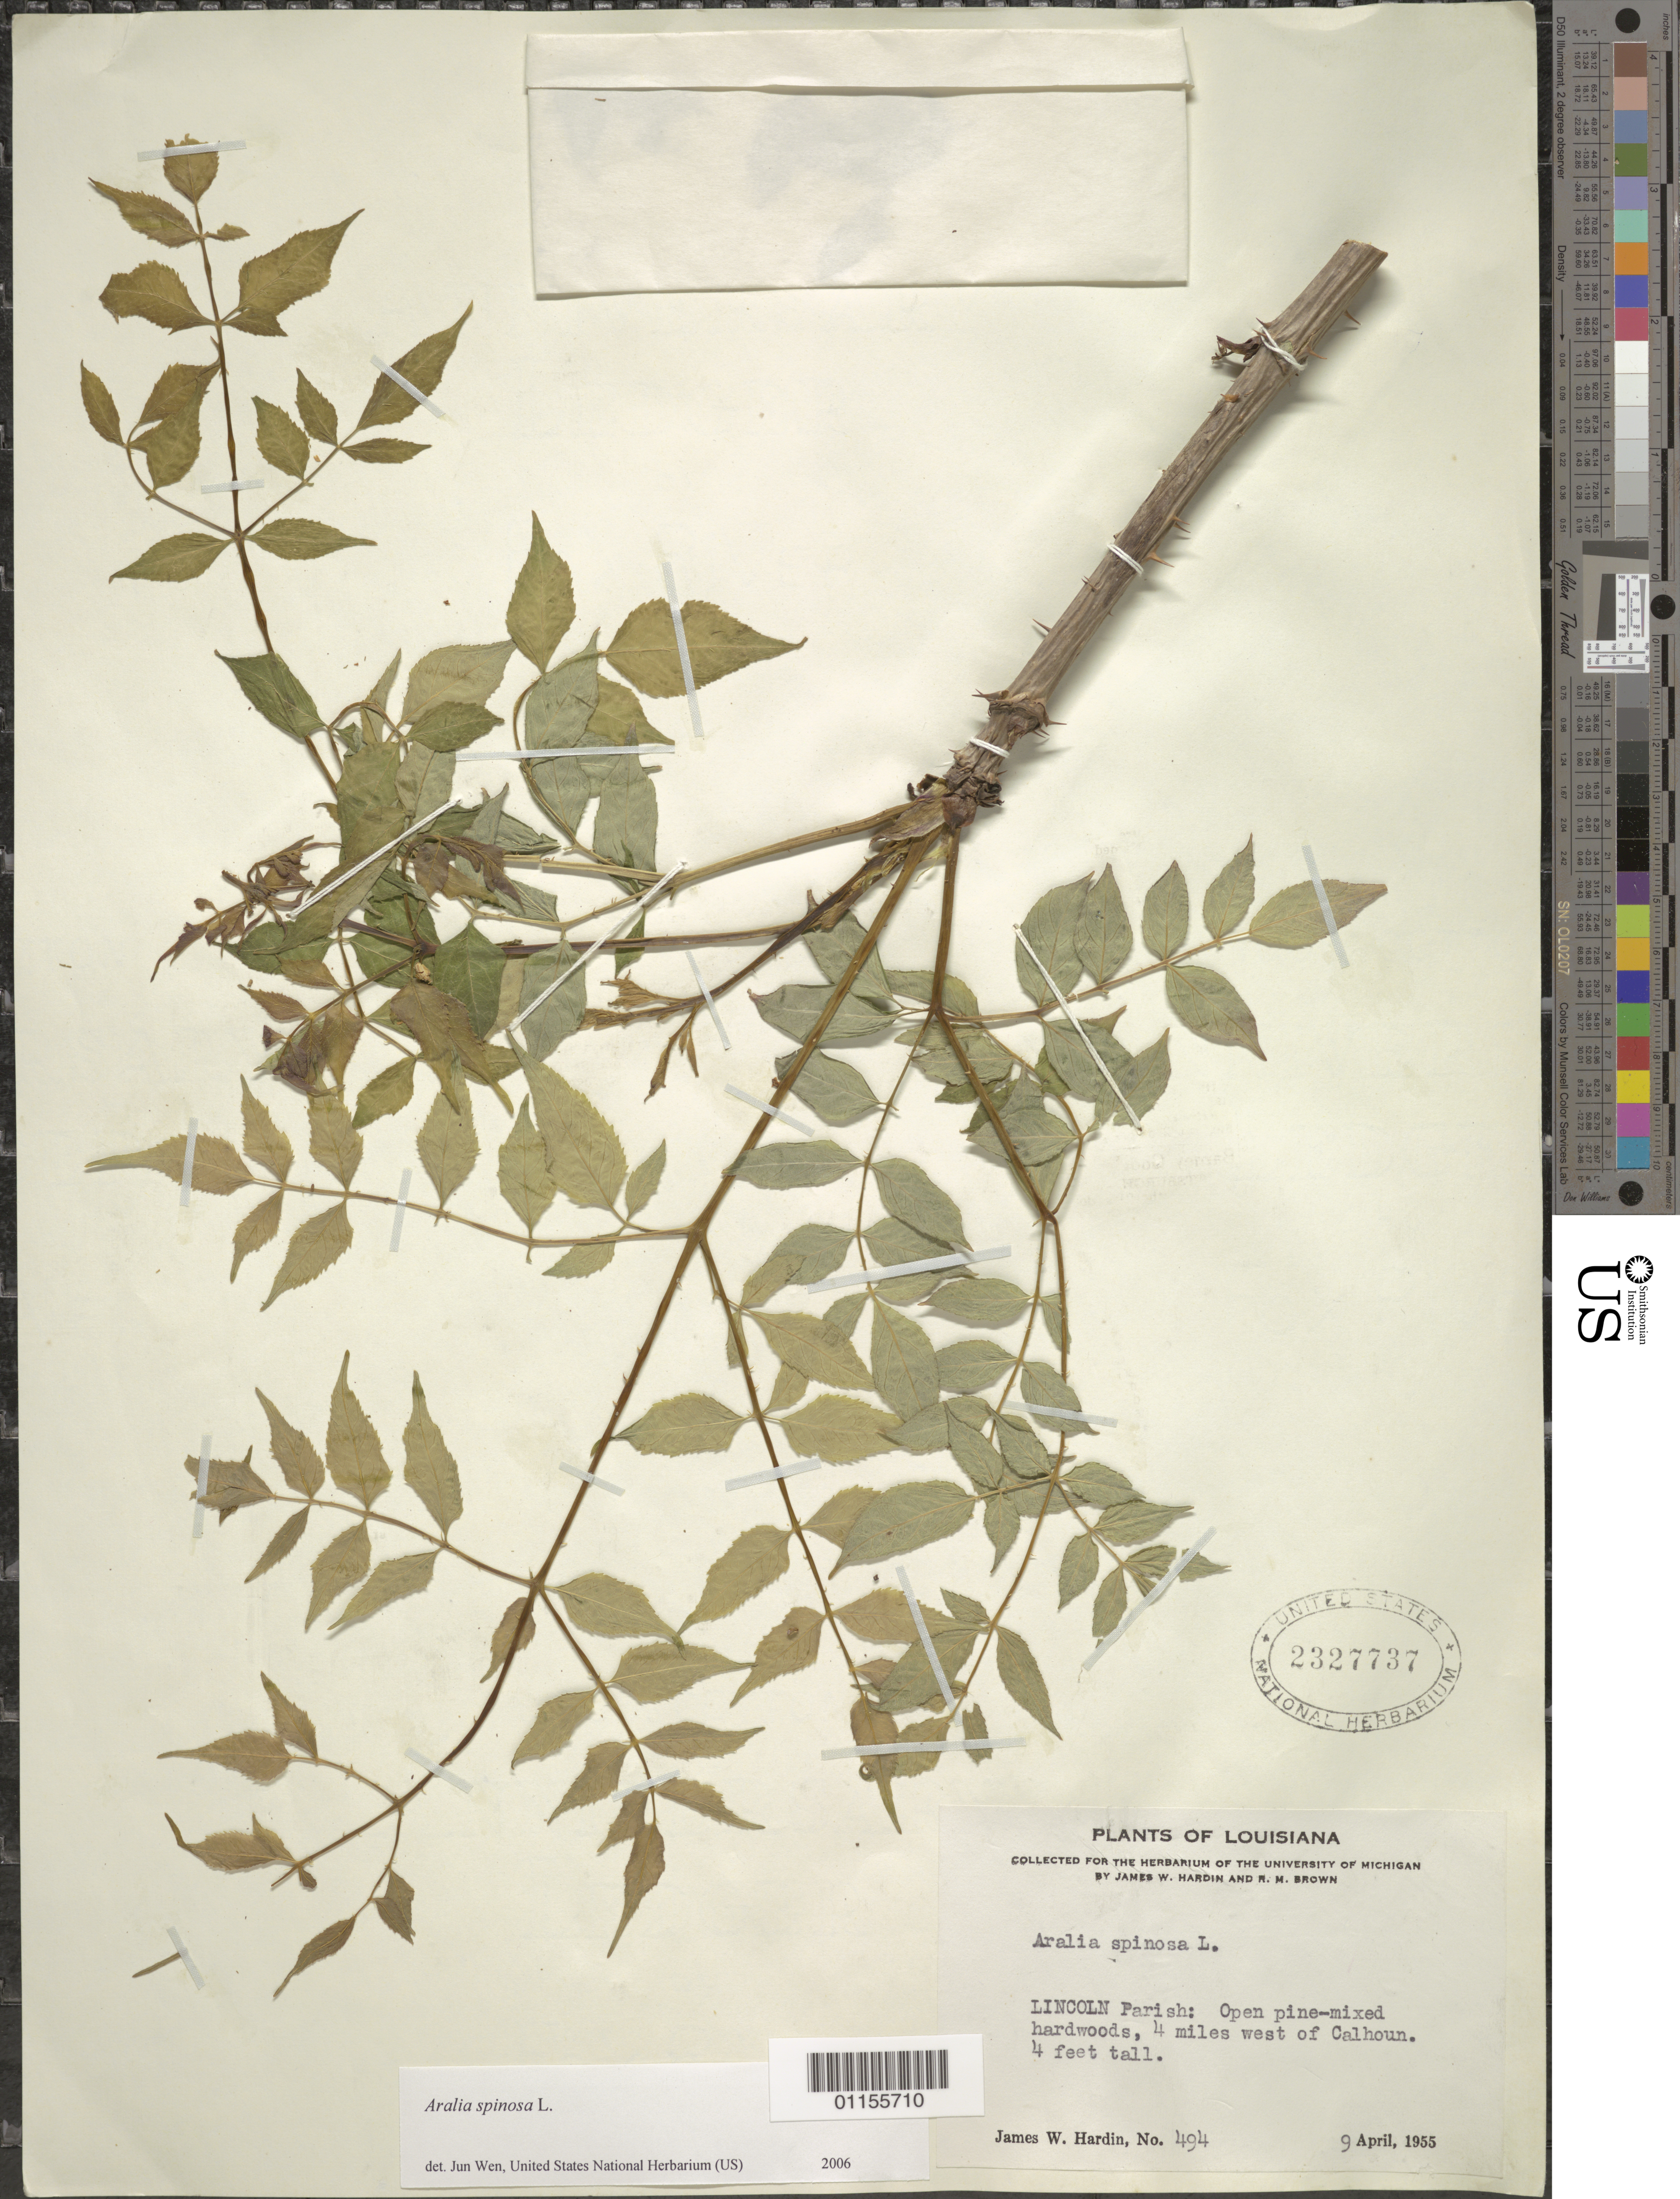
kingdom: Plantae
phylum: Tracheophyta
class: Magnoliopsida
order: Apiales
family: Araliaceae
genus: Aralia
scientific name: Aralia spinosa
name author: L.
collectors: J. W. Hardin & R. M. Brown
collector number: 494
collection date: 1955-04-09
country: United States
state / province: Louisiana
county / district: Lincoln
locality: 4 mi W of Calhoun.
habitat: Open pine-mixed hardwoods.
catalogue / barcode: US 2327737